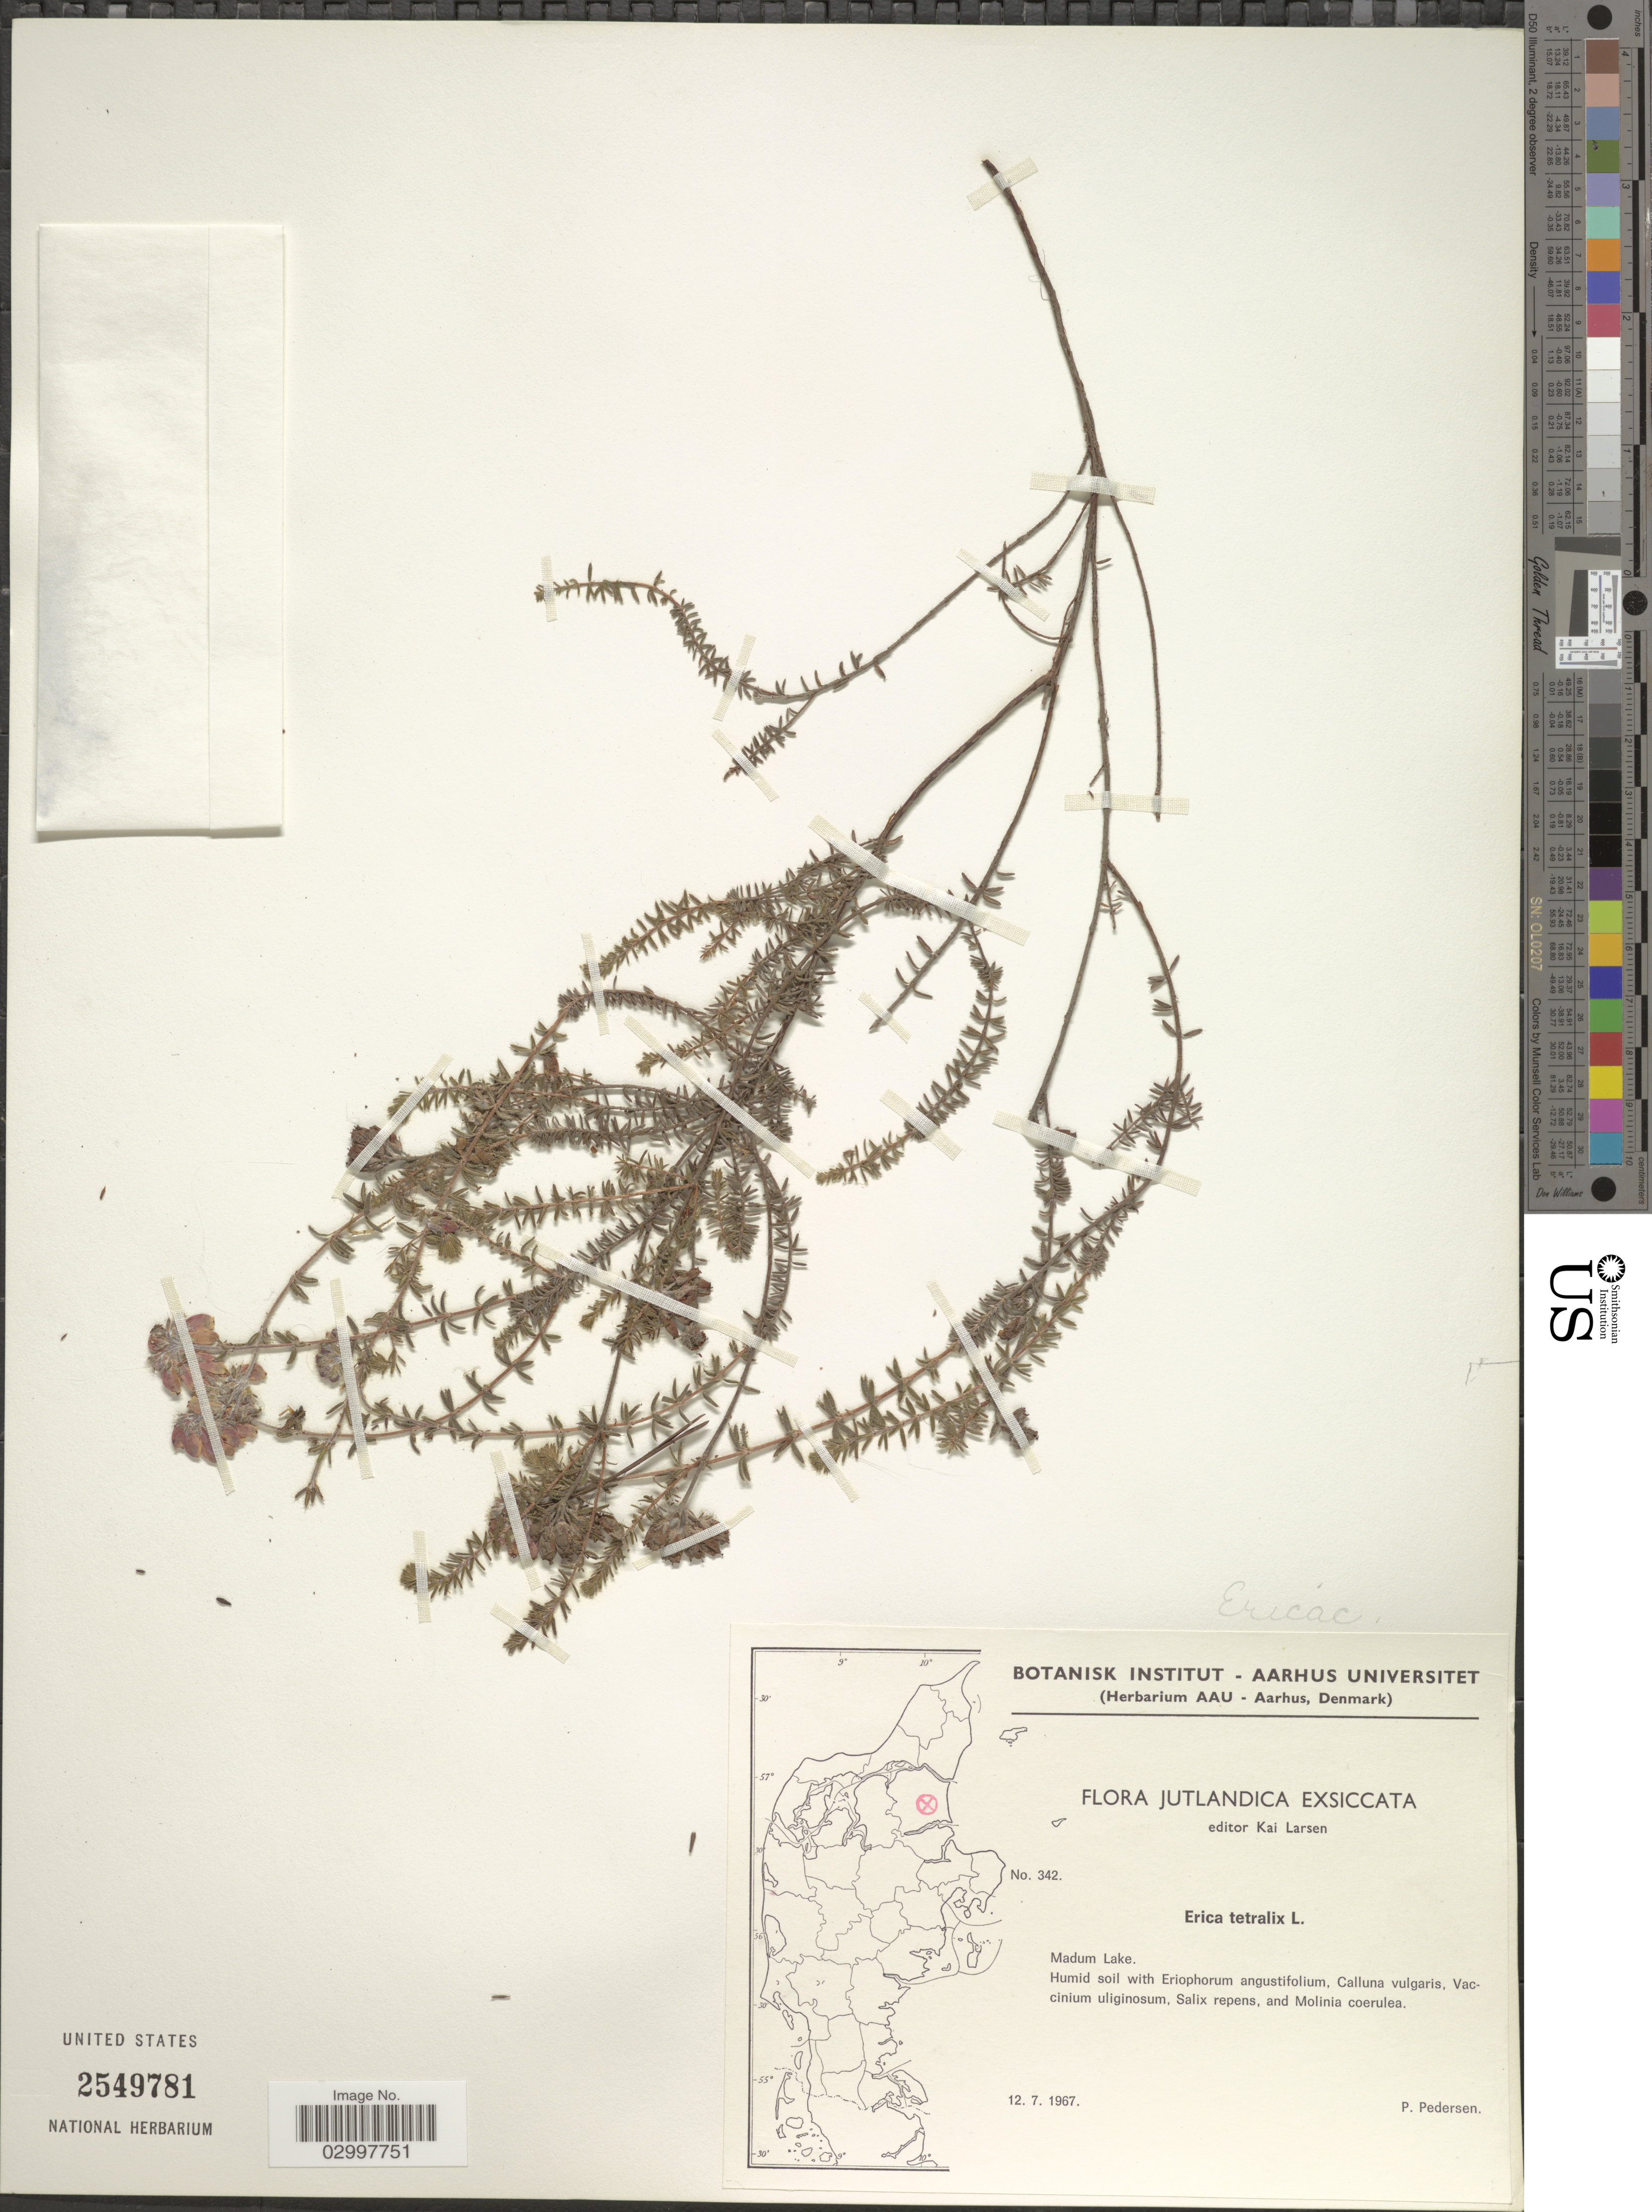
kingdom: Plantae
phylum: Tracheophyta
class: Magnoliopsida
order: Ericales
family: Ericaceae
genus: Erica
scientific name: Erica tetralix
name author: L.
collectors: P. Pedersen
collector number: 342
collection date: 1967-07-12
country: Denmark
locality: Jutlandica. Madum Lake.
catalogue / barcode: US 2549781